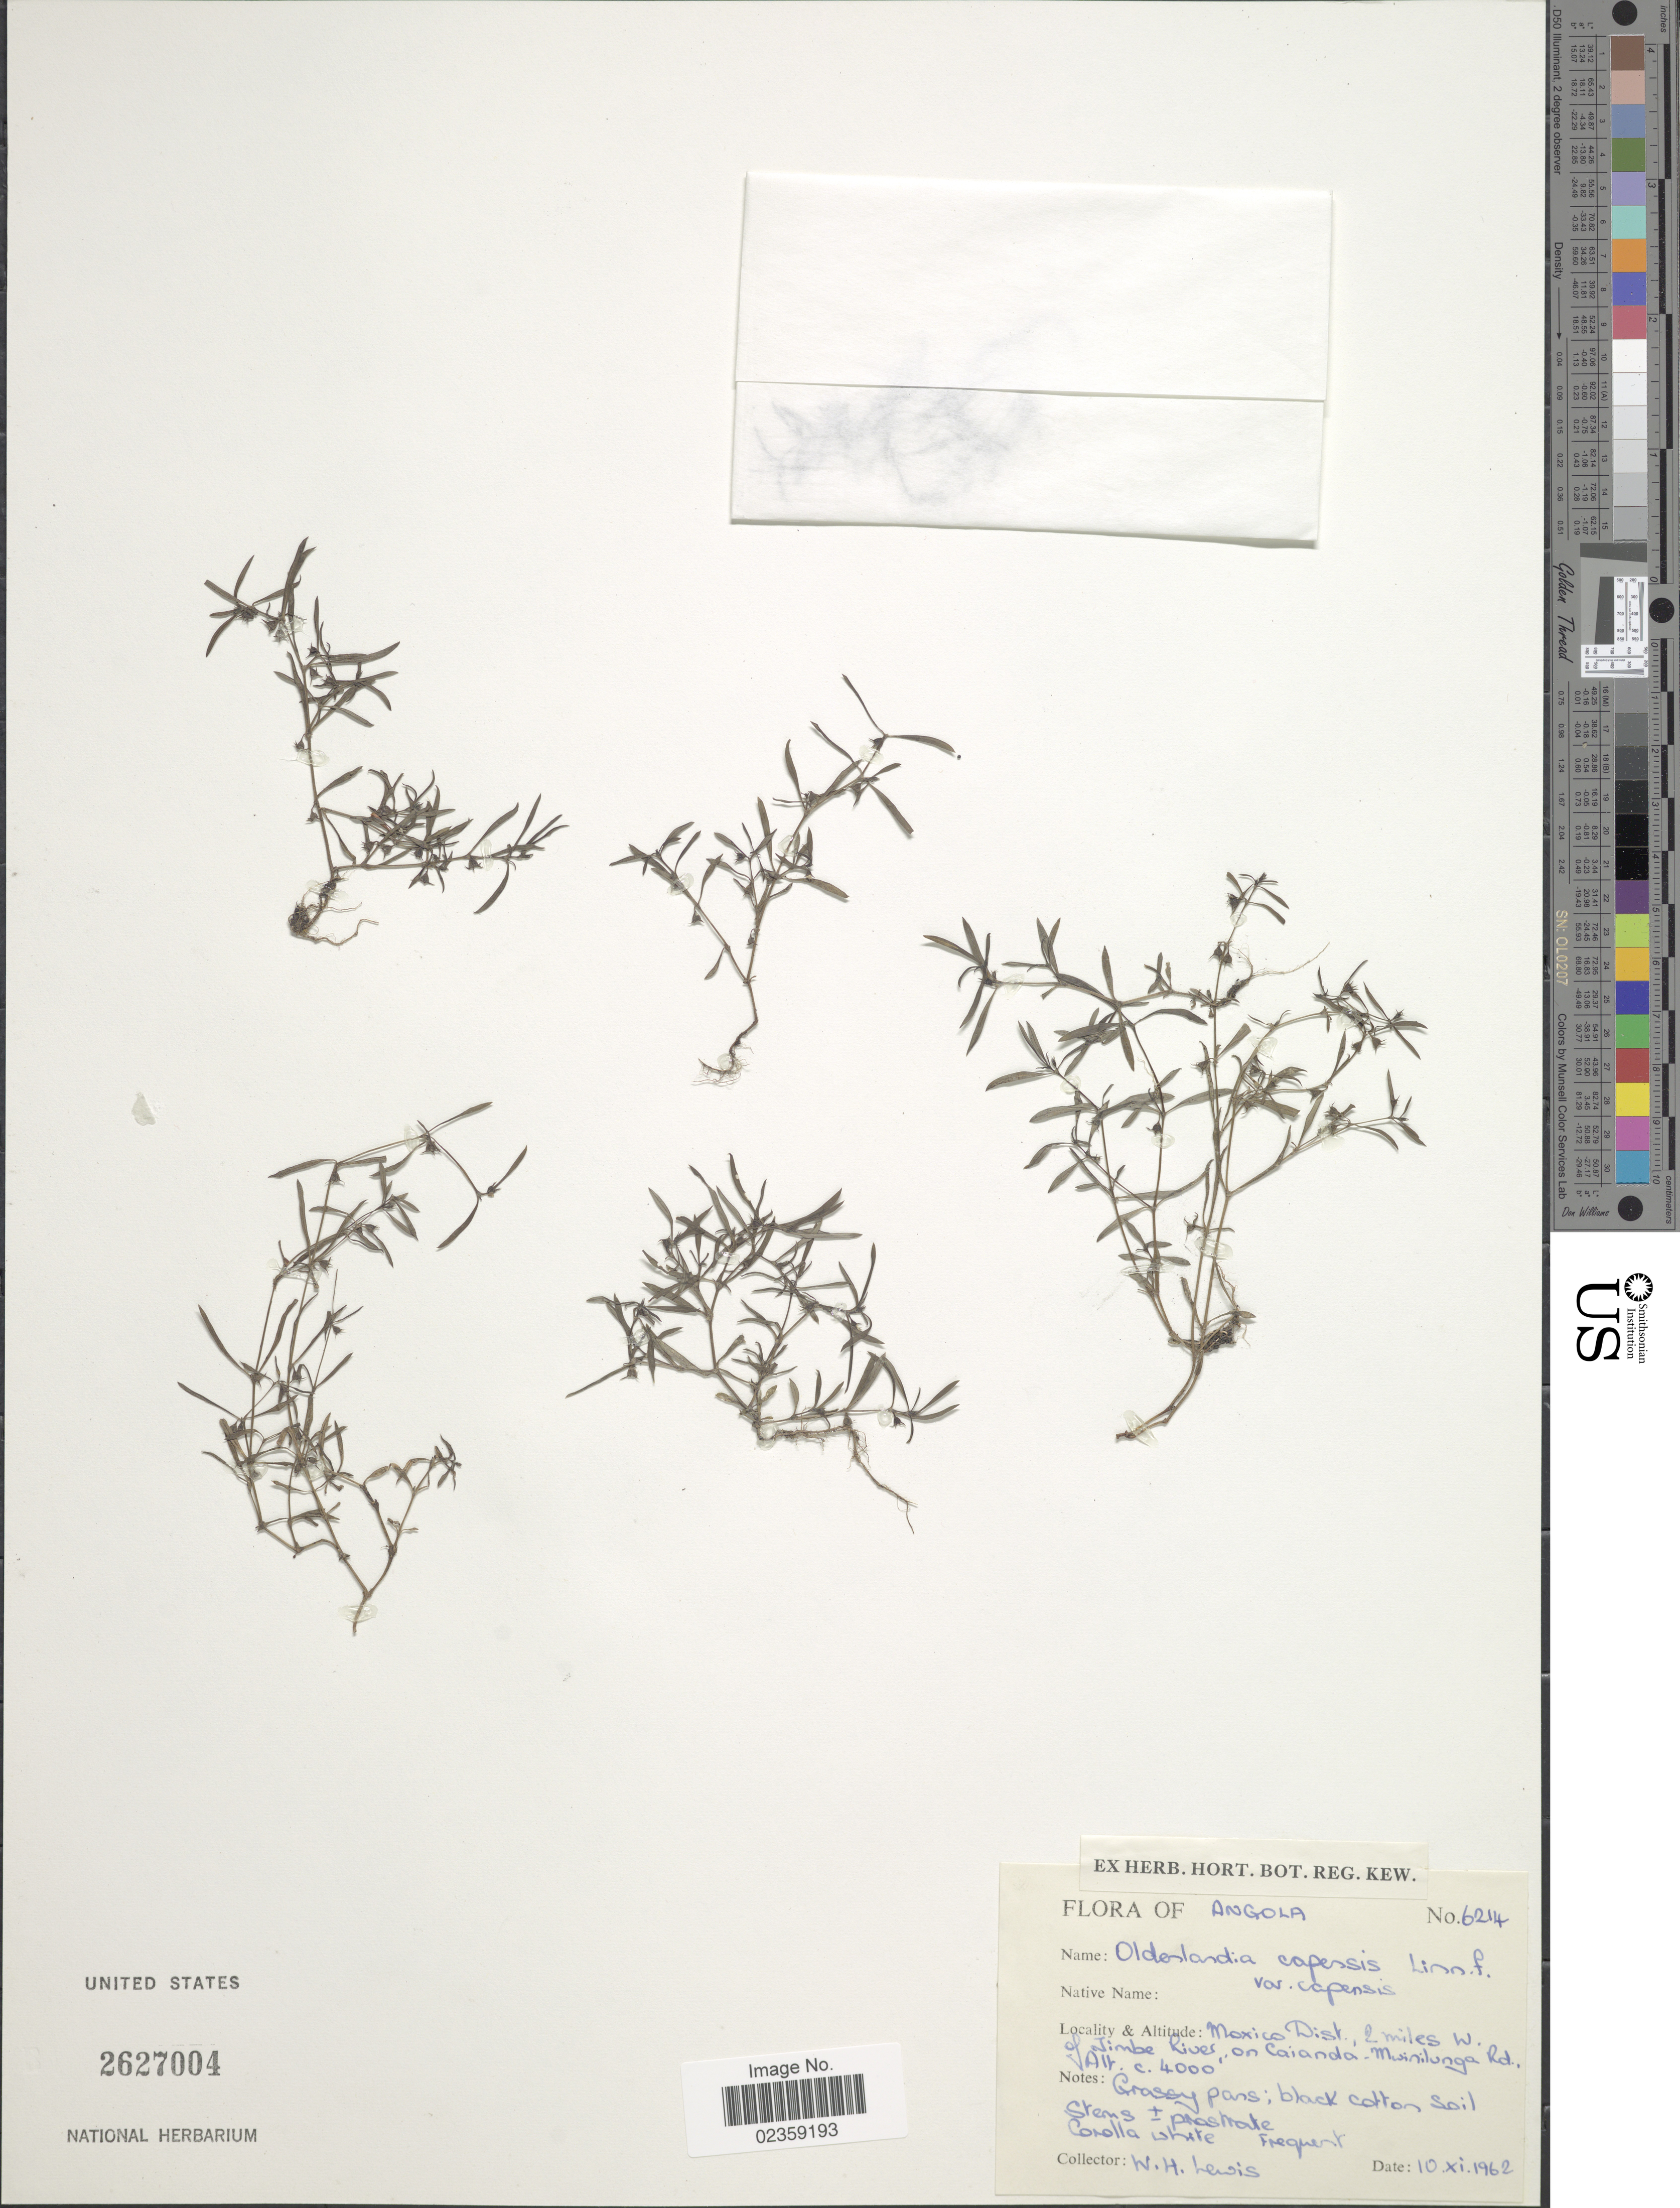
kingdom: Plantae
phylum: Tracheophyta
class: Magnoliopsida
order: Gentianales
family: Rubiaceae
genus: Oldenlandia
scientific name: Oldenlandia capensis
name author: L. f.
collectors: W. H. Lewis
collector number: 6214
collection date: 1962-11-10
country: Angola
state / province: Moxico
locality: Moxico Dist., 2 miles W. of Jimbe River, on Caianda - Mwinilunga Rd.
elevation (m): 1219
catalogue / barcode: US 2627004